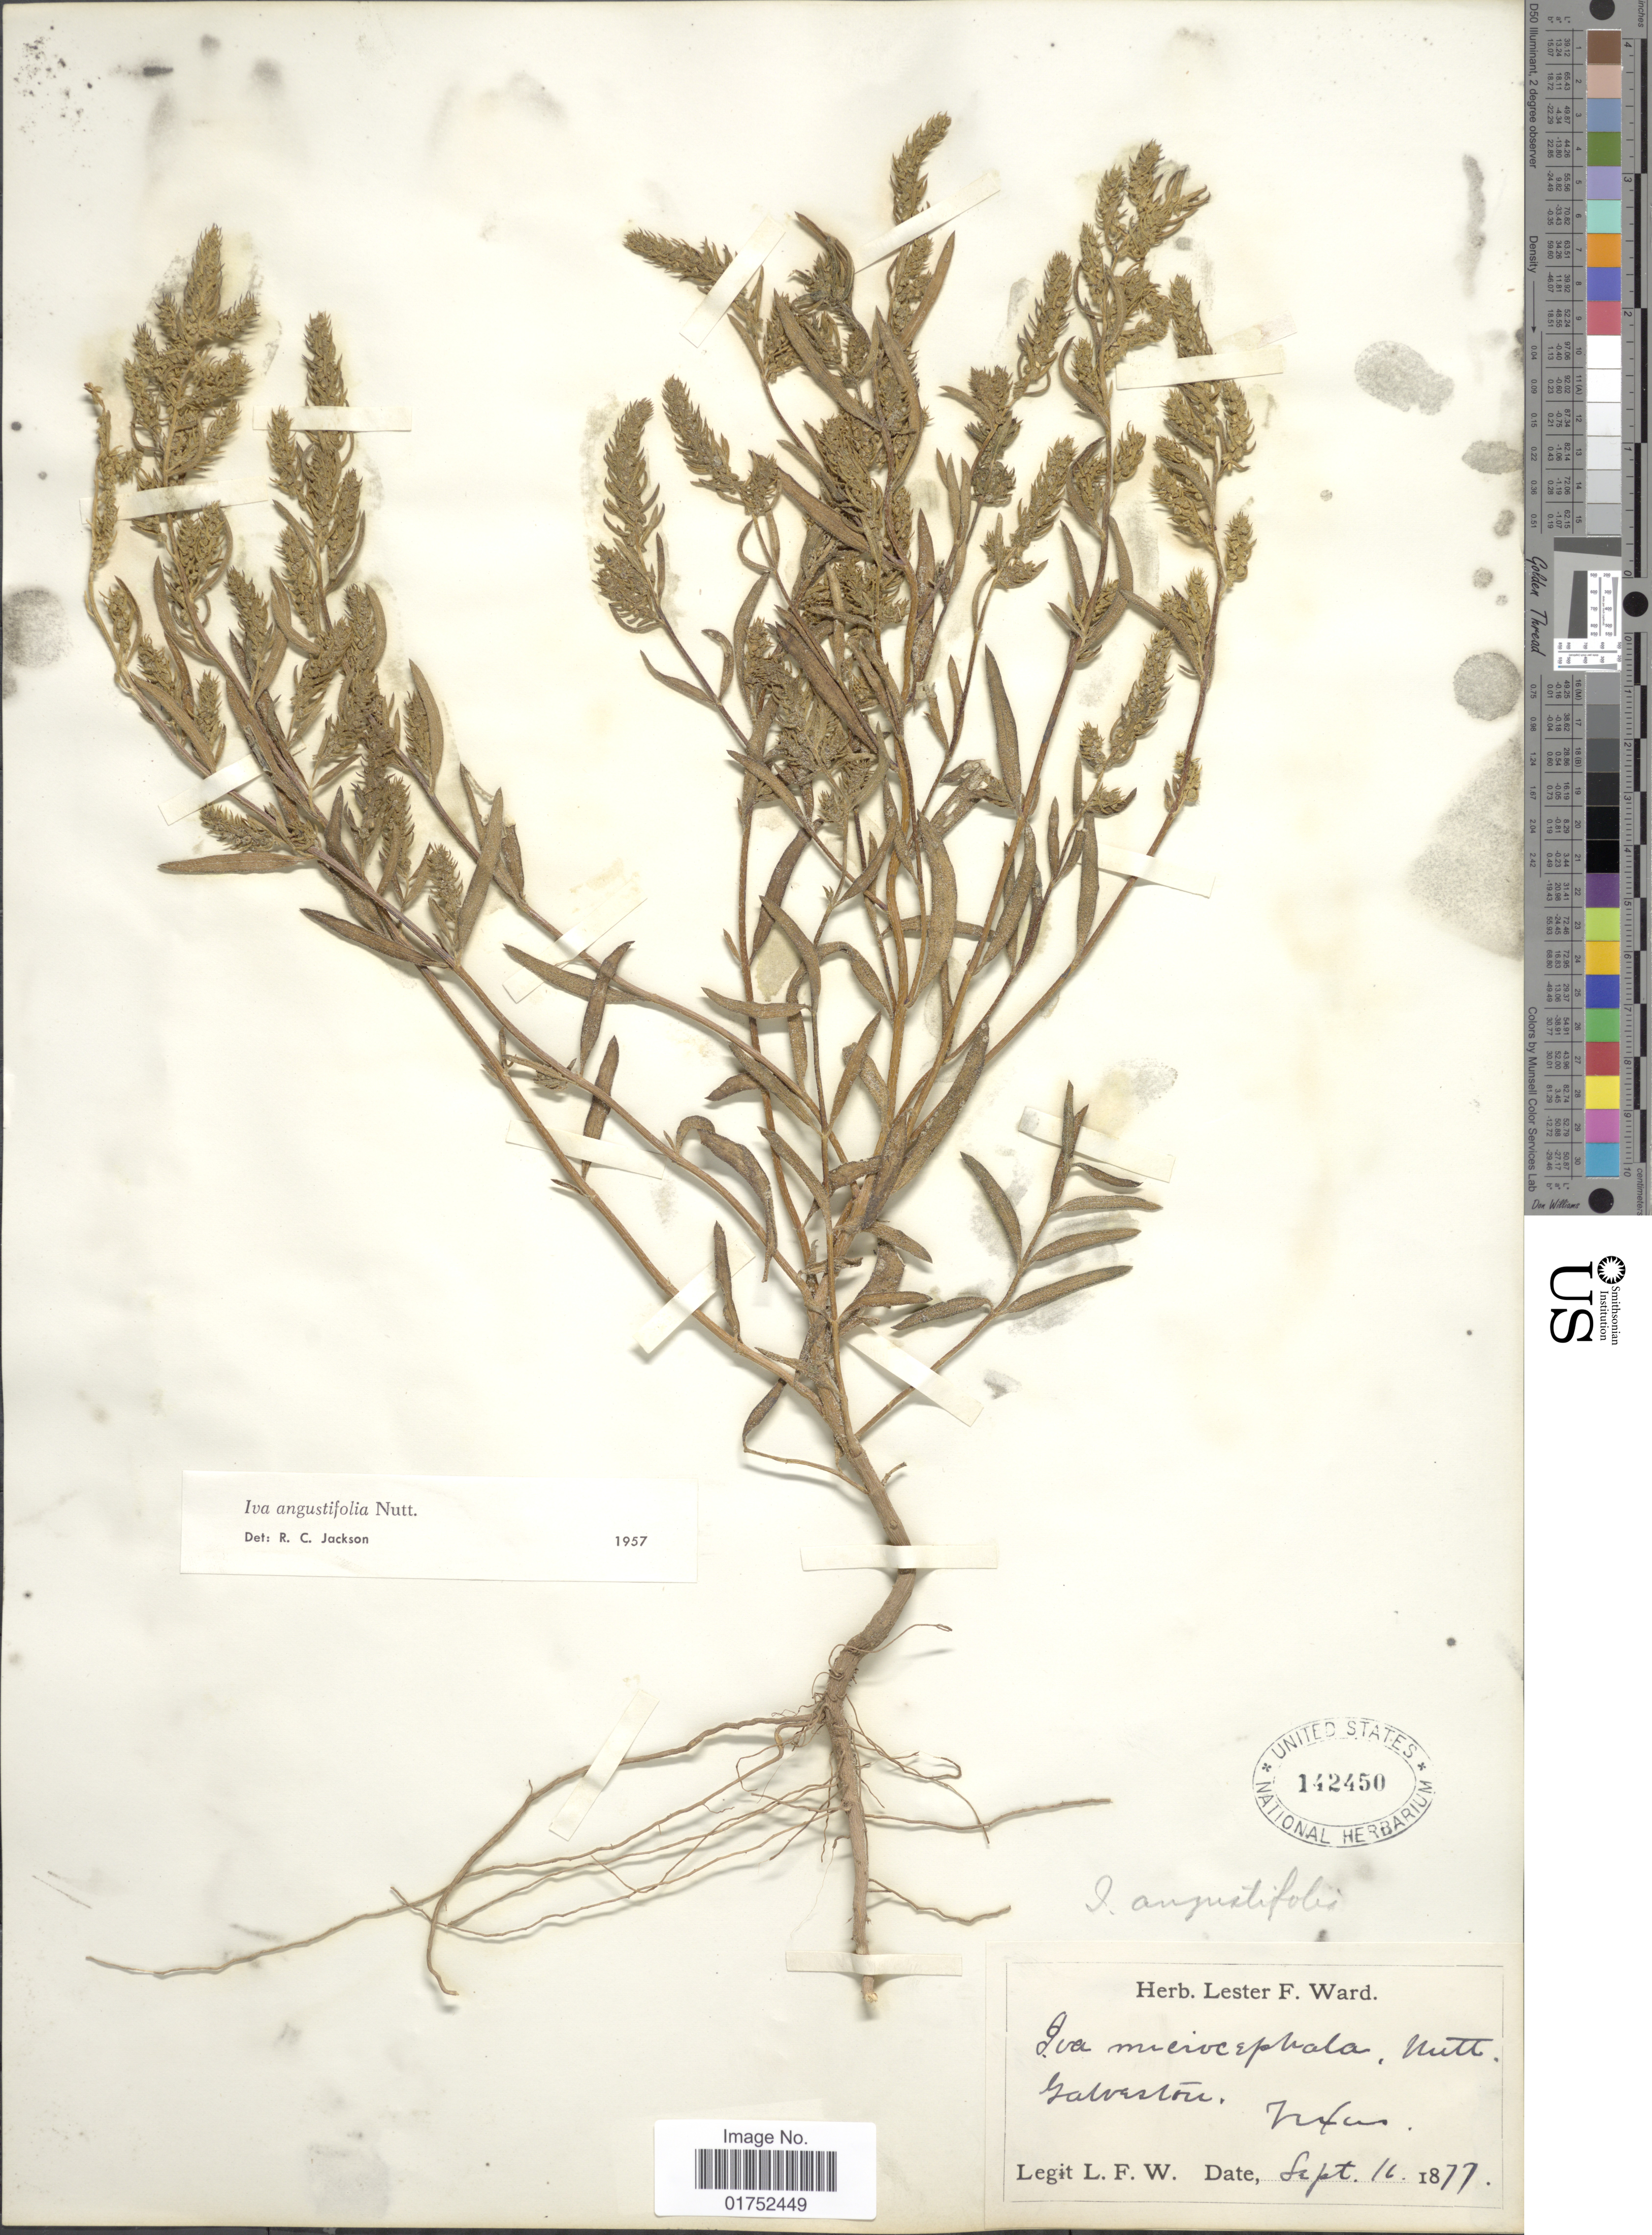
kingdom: Plantae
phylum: Tracheophyta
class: Magnoliopsida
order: Asterales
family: Asteraceae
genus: Iva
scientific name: Iva angustifolia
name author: Nutt.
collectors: L. F. Ward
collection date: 1877-09-16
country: United States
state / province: Texas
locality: Galveston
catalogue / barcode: US 142450